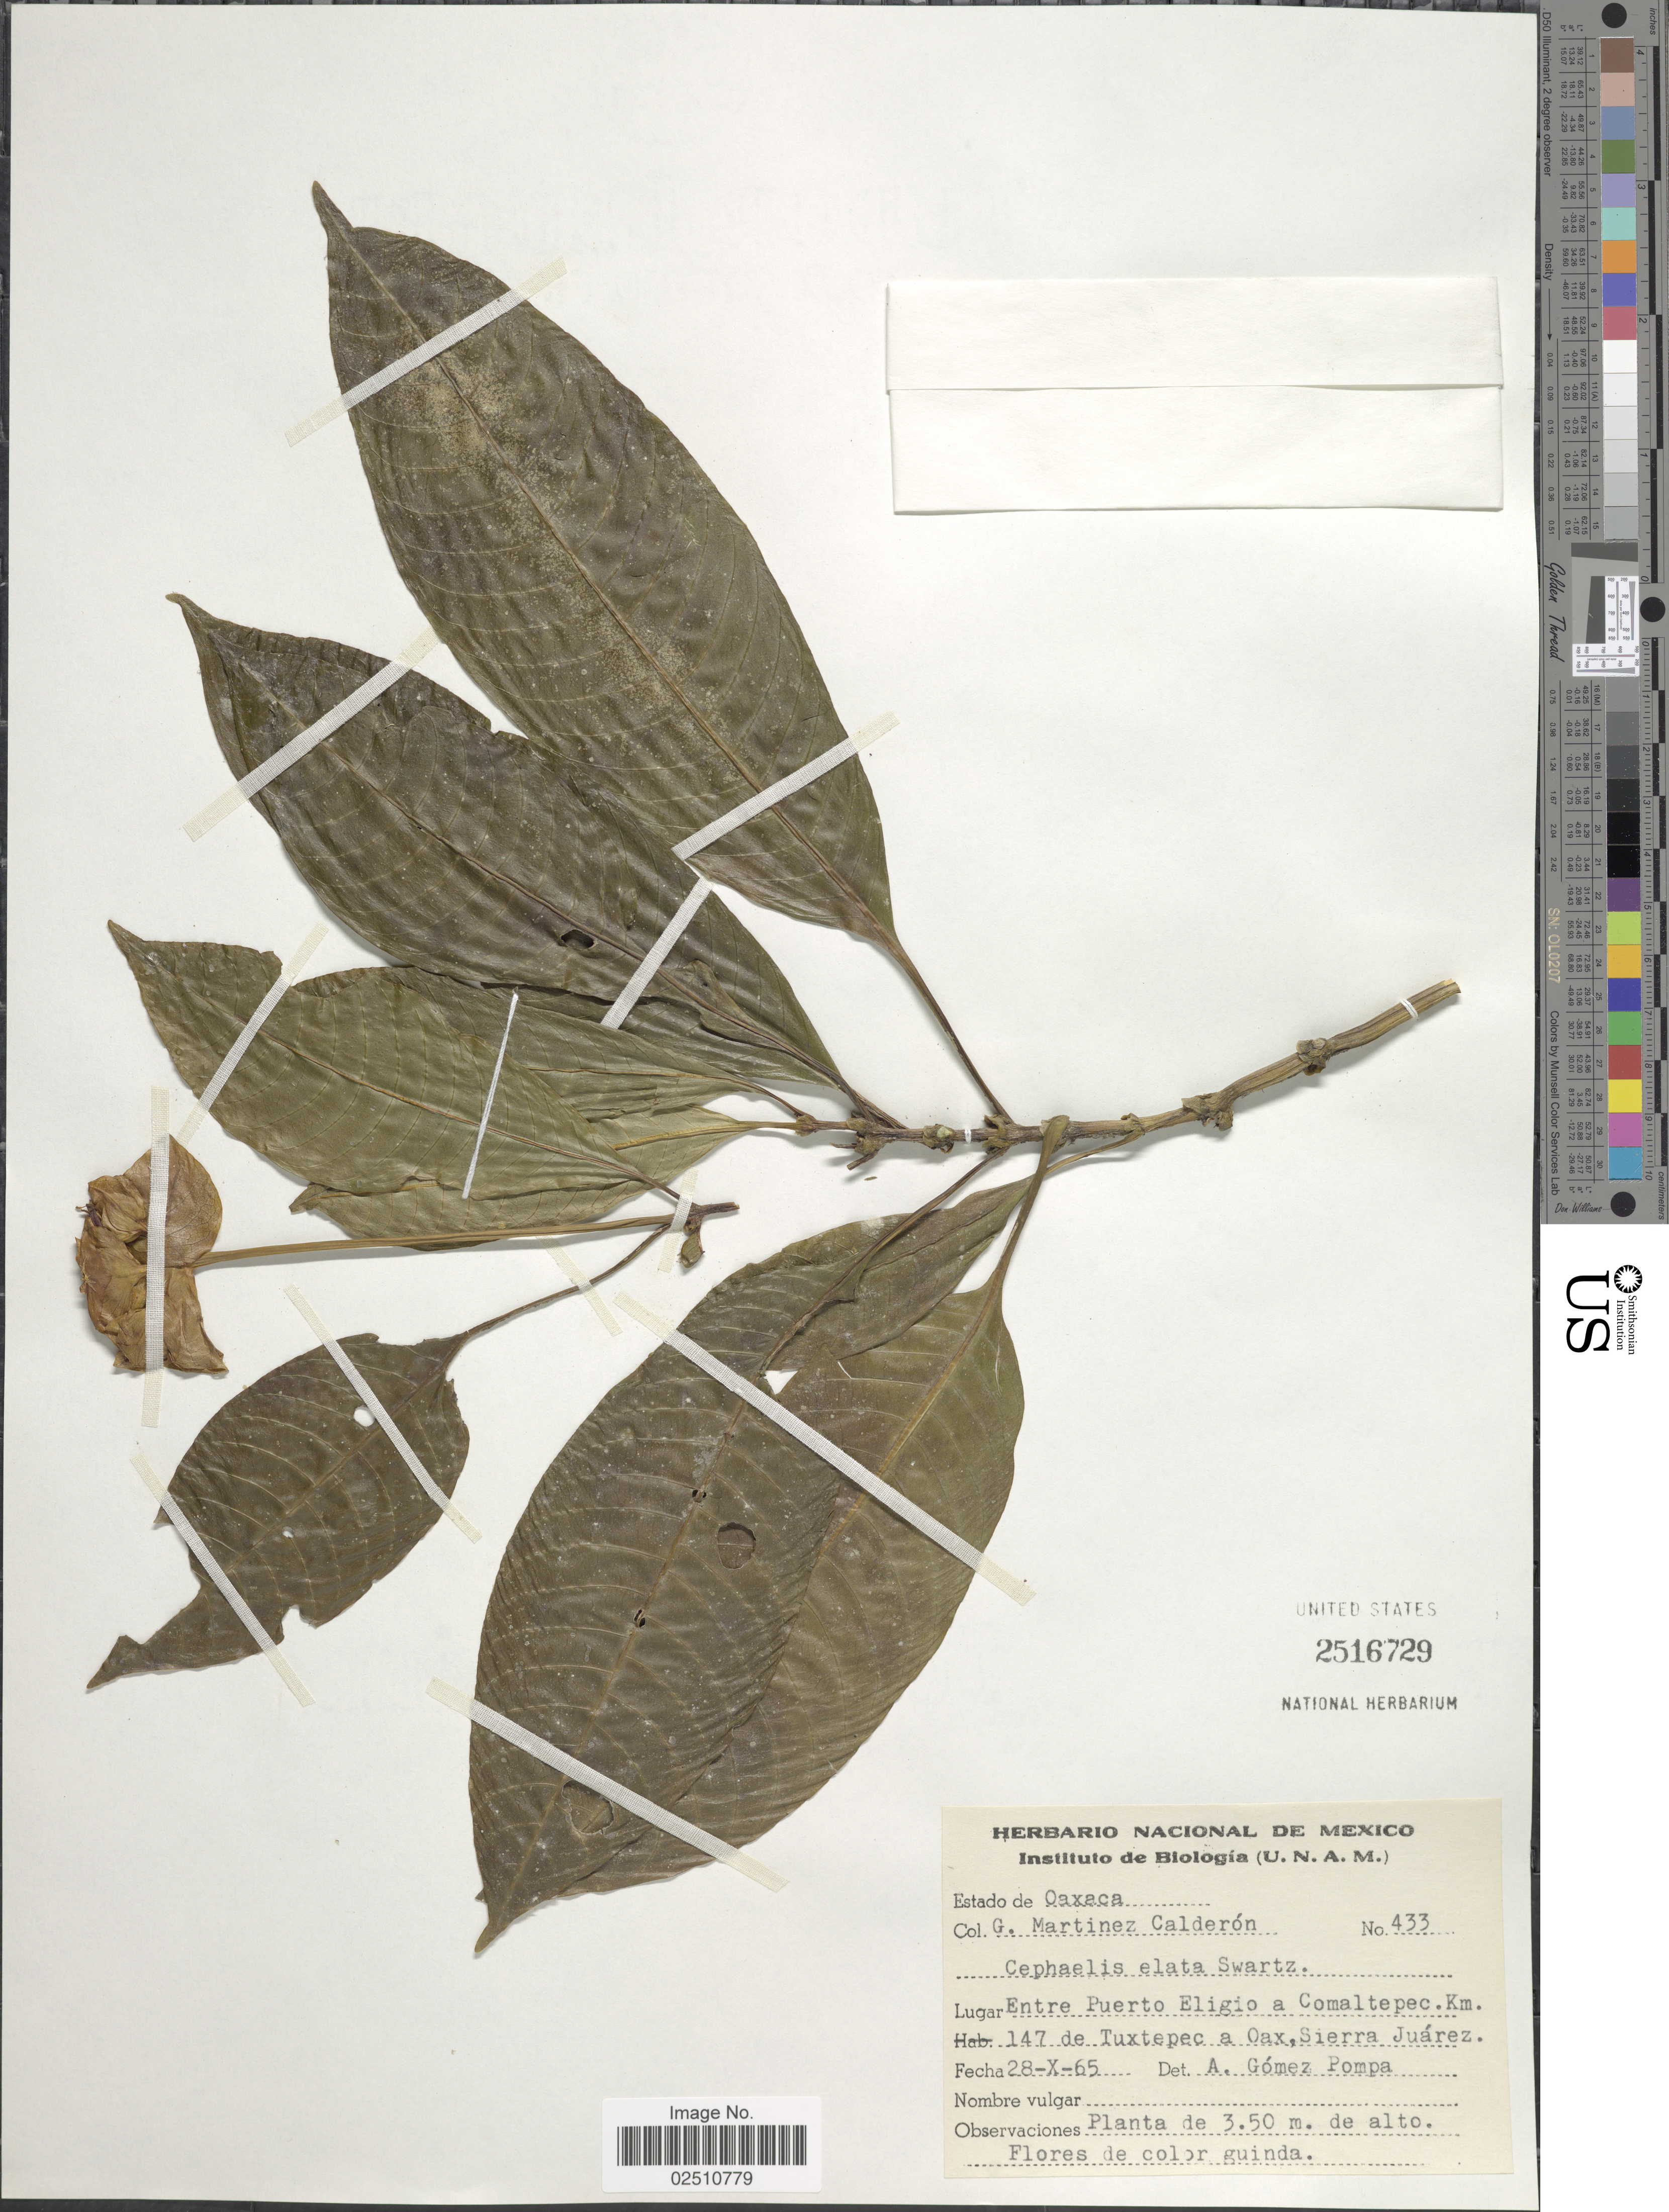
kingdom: Plantae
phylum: Tracheophyta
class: Magnoliopsida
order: Gentianales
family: Rubiaceae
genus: Psychotria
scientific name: Psychotria elata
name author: (Sw.) Hammel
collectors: G. Martínez Calderón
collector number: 433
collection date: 1965-10-28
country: Mexico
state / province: Oaxaca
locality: Entre Puerto Eligio a Comaltepec. Km. 147 de Tuxtepec a Oax, Sierra Juarez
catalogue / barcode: US 2516729